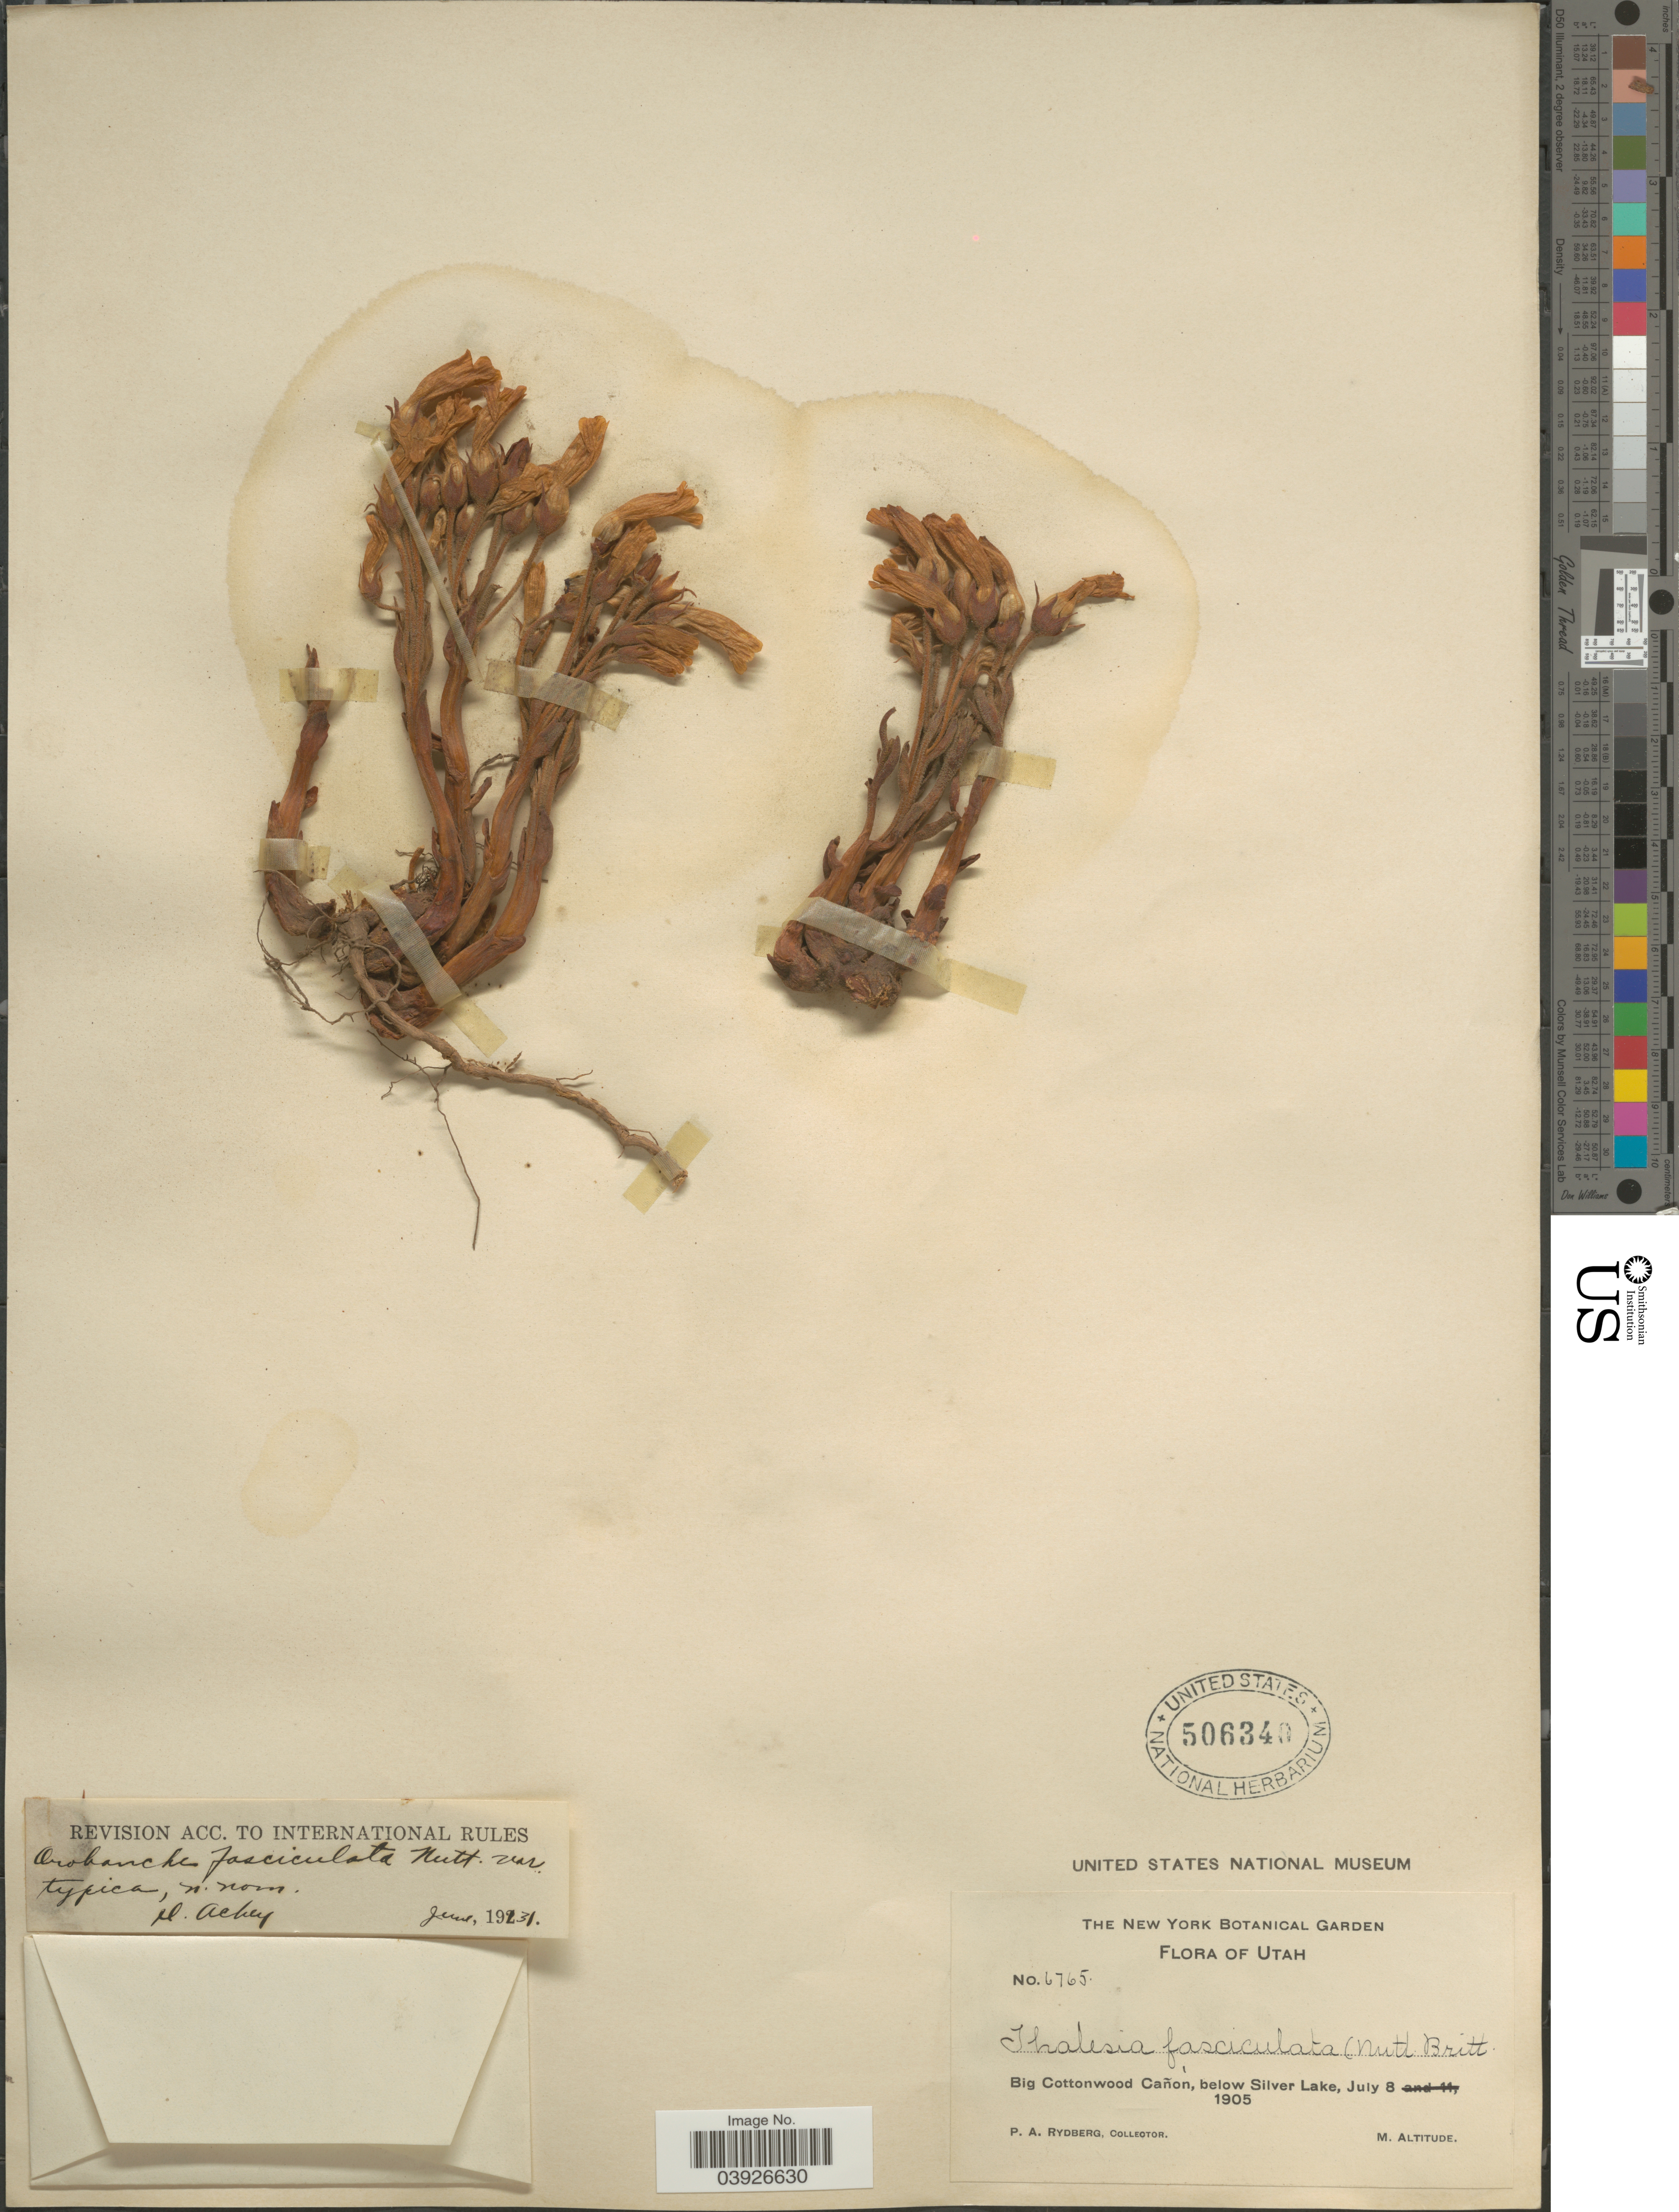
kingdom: Plantae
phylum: Tracheophyta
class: Magnoliopsida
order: Lamiales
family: Orobanchaceae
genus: Aphyllon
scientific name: Aphyllon fasciculatum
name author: (Nutt.) Torr. & A. Gray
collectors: P. A. Rydberg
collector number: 6765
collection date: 1905-07-08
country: United States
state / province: Utah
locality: Big Cottonwood Cañon, below Silver Lake.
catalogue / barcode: US 506340